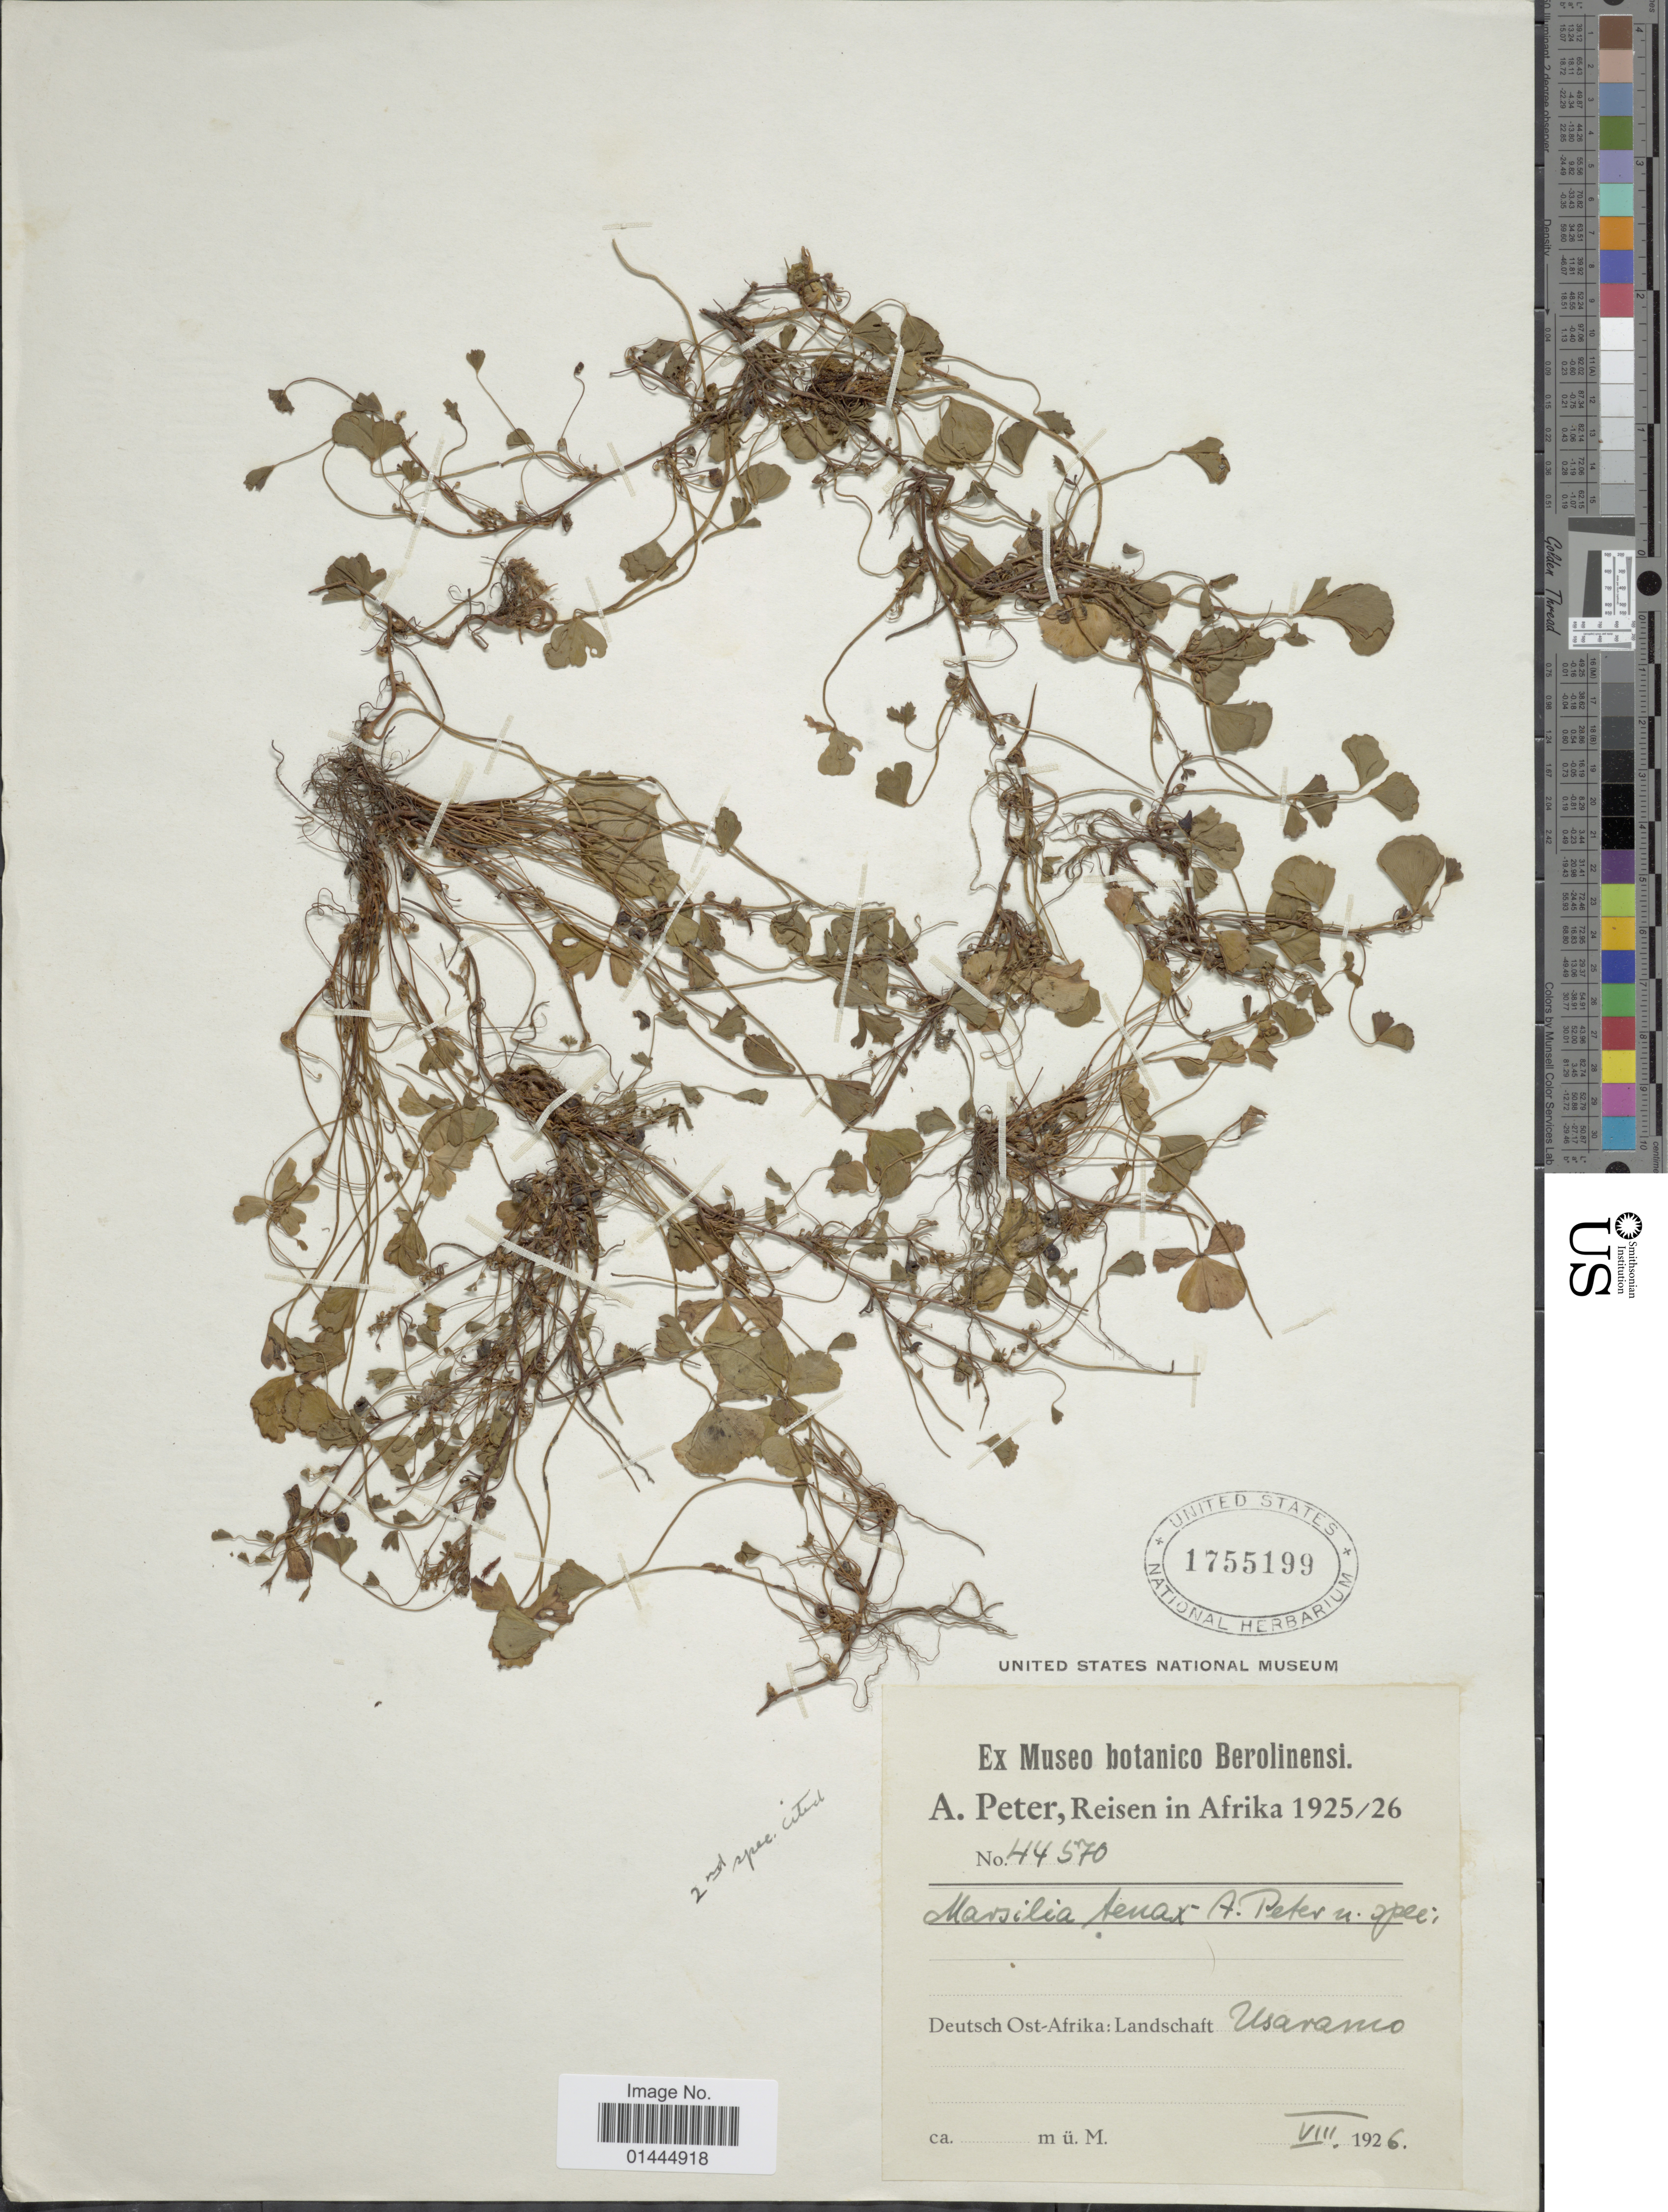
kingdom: Plantae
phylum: Tracheophyta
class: Polypodiopsida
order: Salviniales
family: Marsileaceae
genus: Marsilea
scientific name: Marsilea tenax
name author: Peter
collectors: A. Peter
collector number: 44570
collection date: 1926-08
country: Tanzania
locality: Deutsch Ost-Afrika: Landschaft Usaramo.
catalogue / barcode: US 1755199